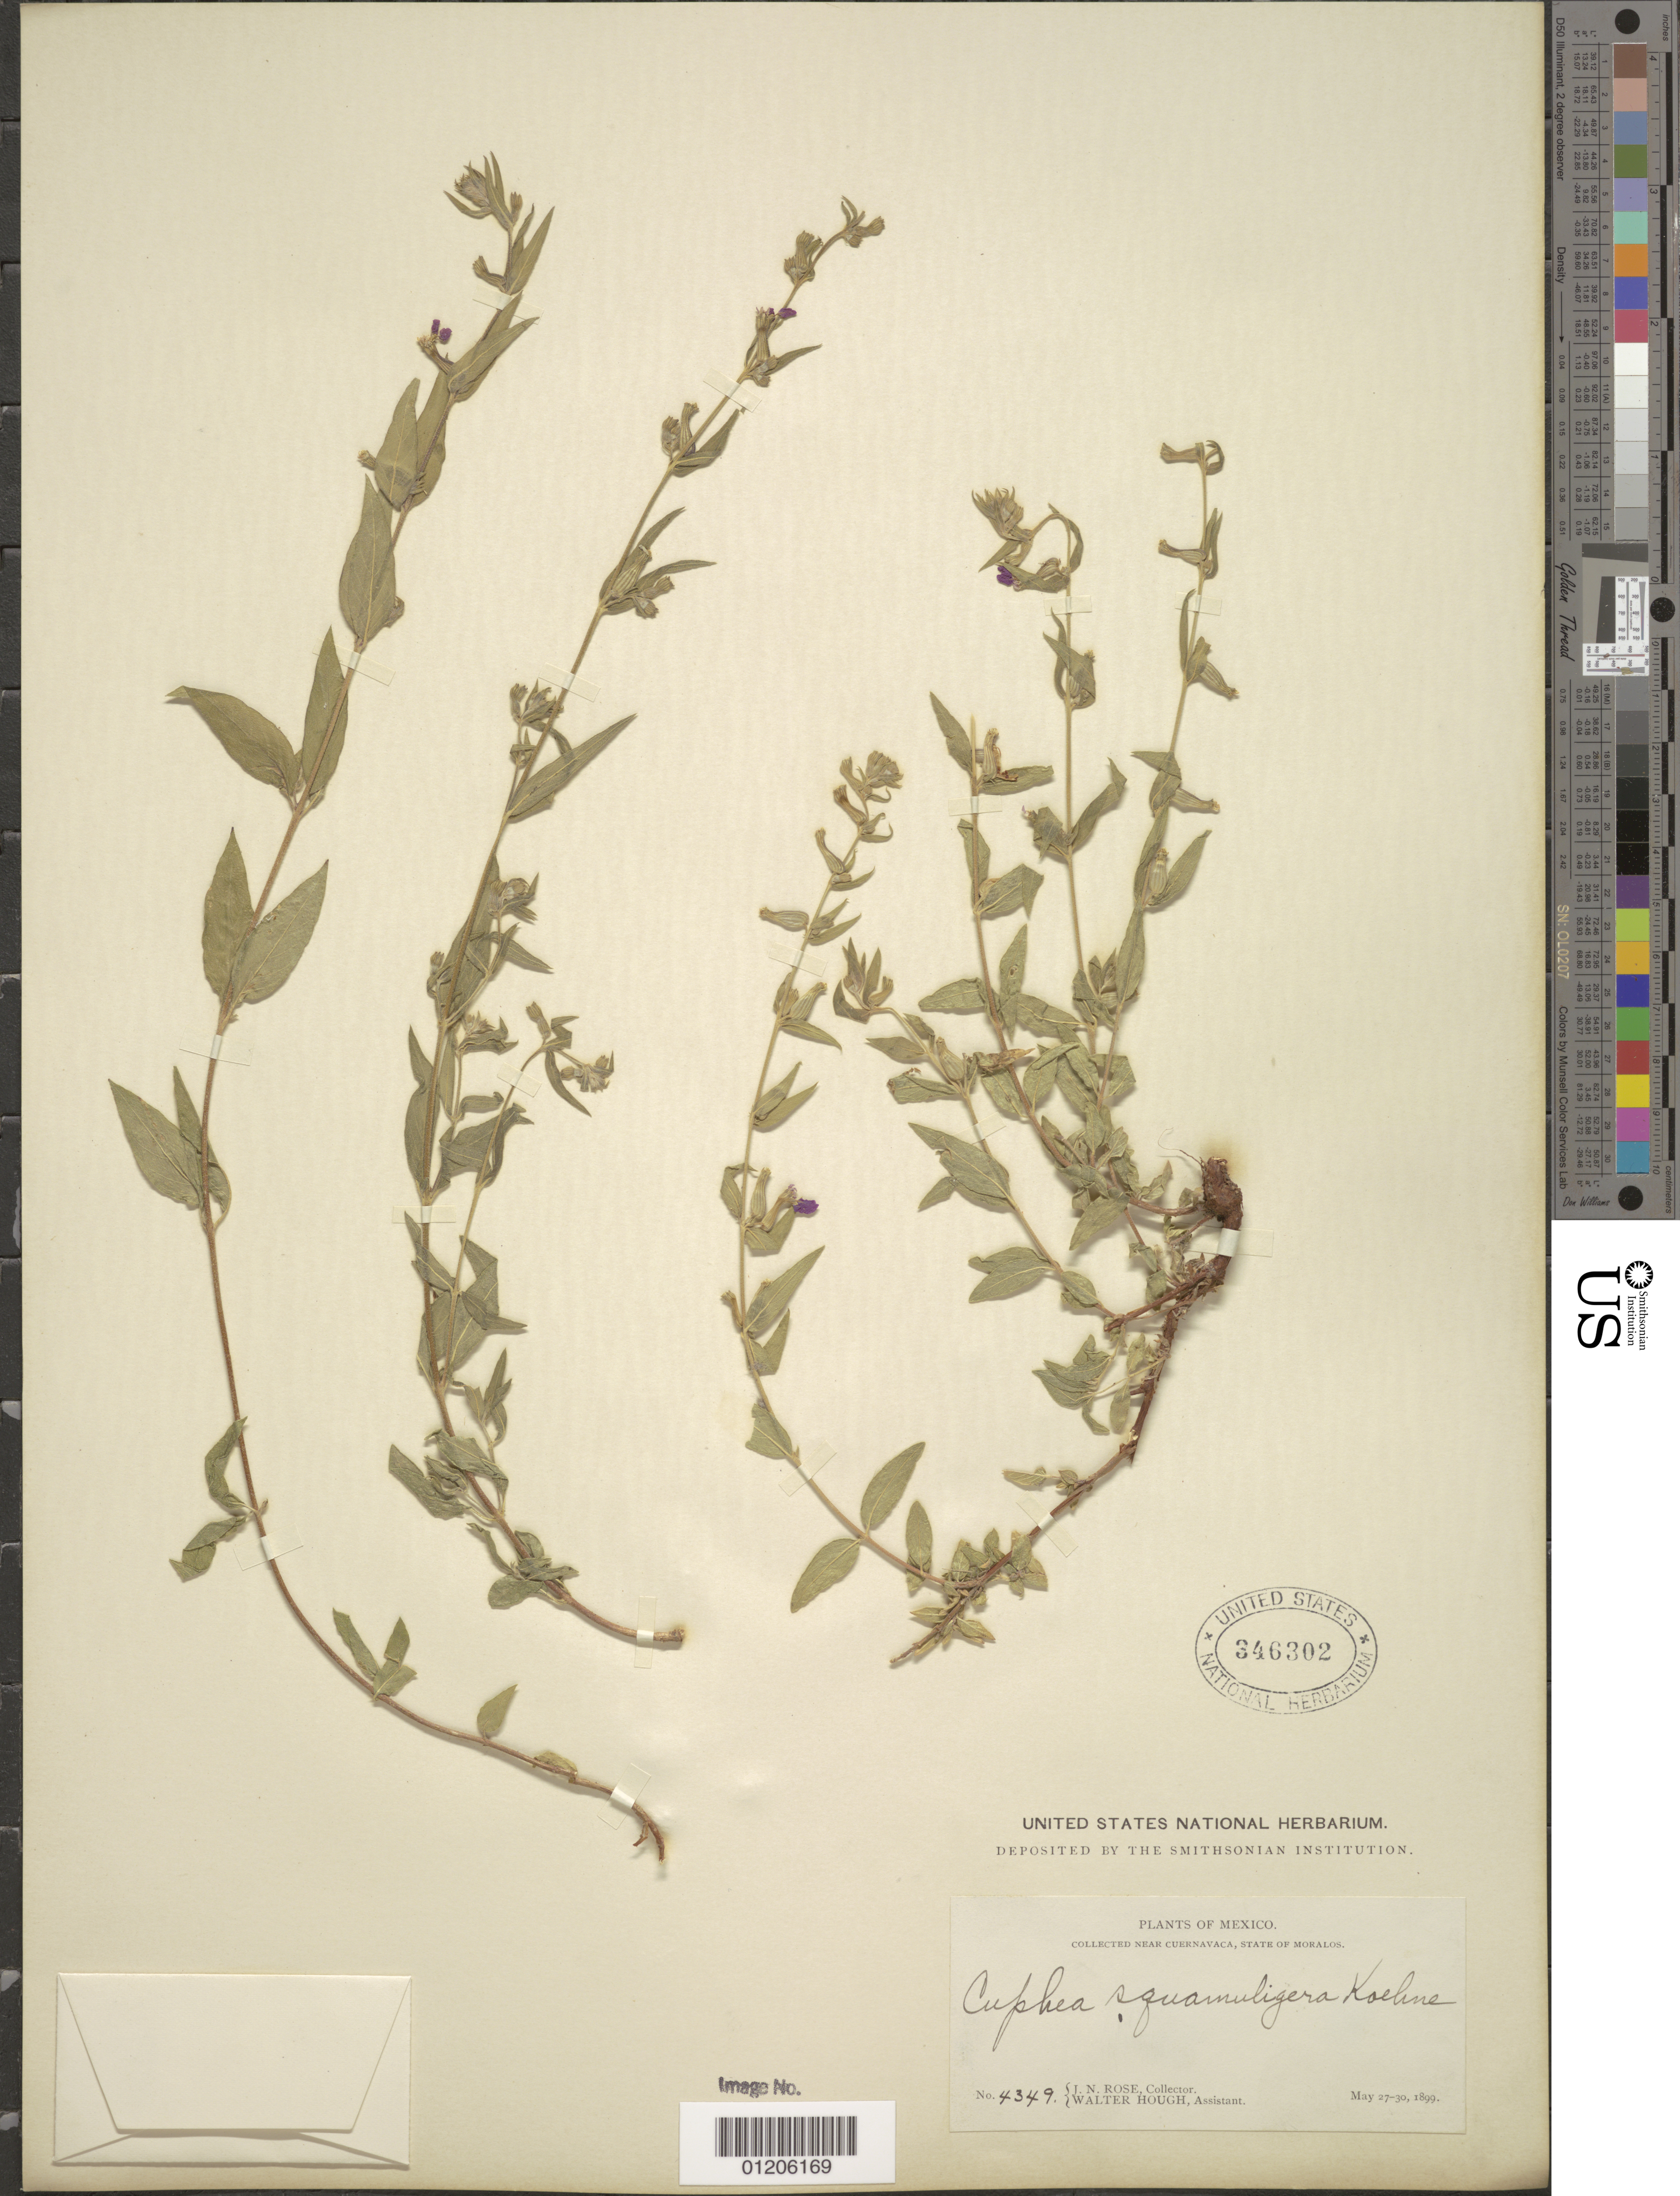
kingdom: Plantae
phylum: Tracheophyta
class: Magnoliopsida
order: Myrtales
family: Lythraceae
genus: Cuphea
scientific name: Cuphea squamuligera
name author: Koehne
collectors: J. N. Rose & W. Hough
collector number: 4349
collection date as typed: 27 May 1899 to 30 May 1899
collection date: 1899-05-27/1899-05-30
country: Mexico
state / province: Morelos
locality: Near Cuernavacea.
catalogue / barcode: US 346302